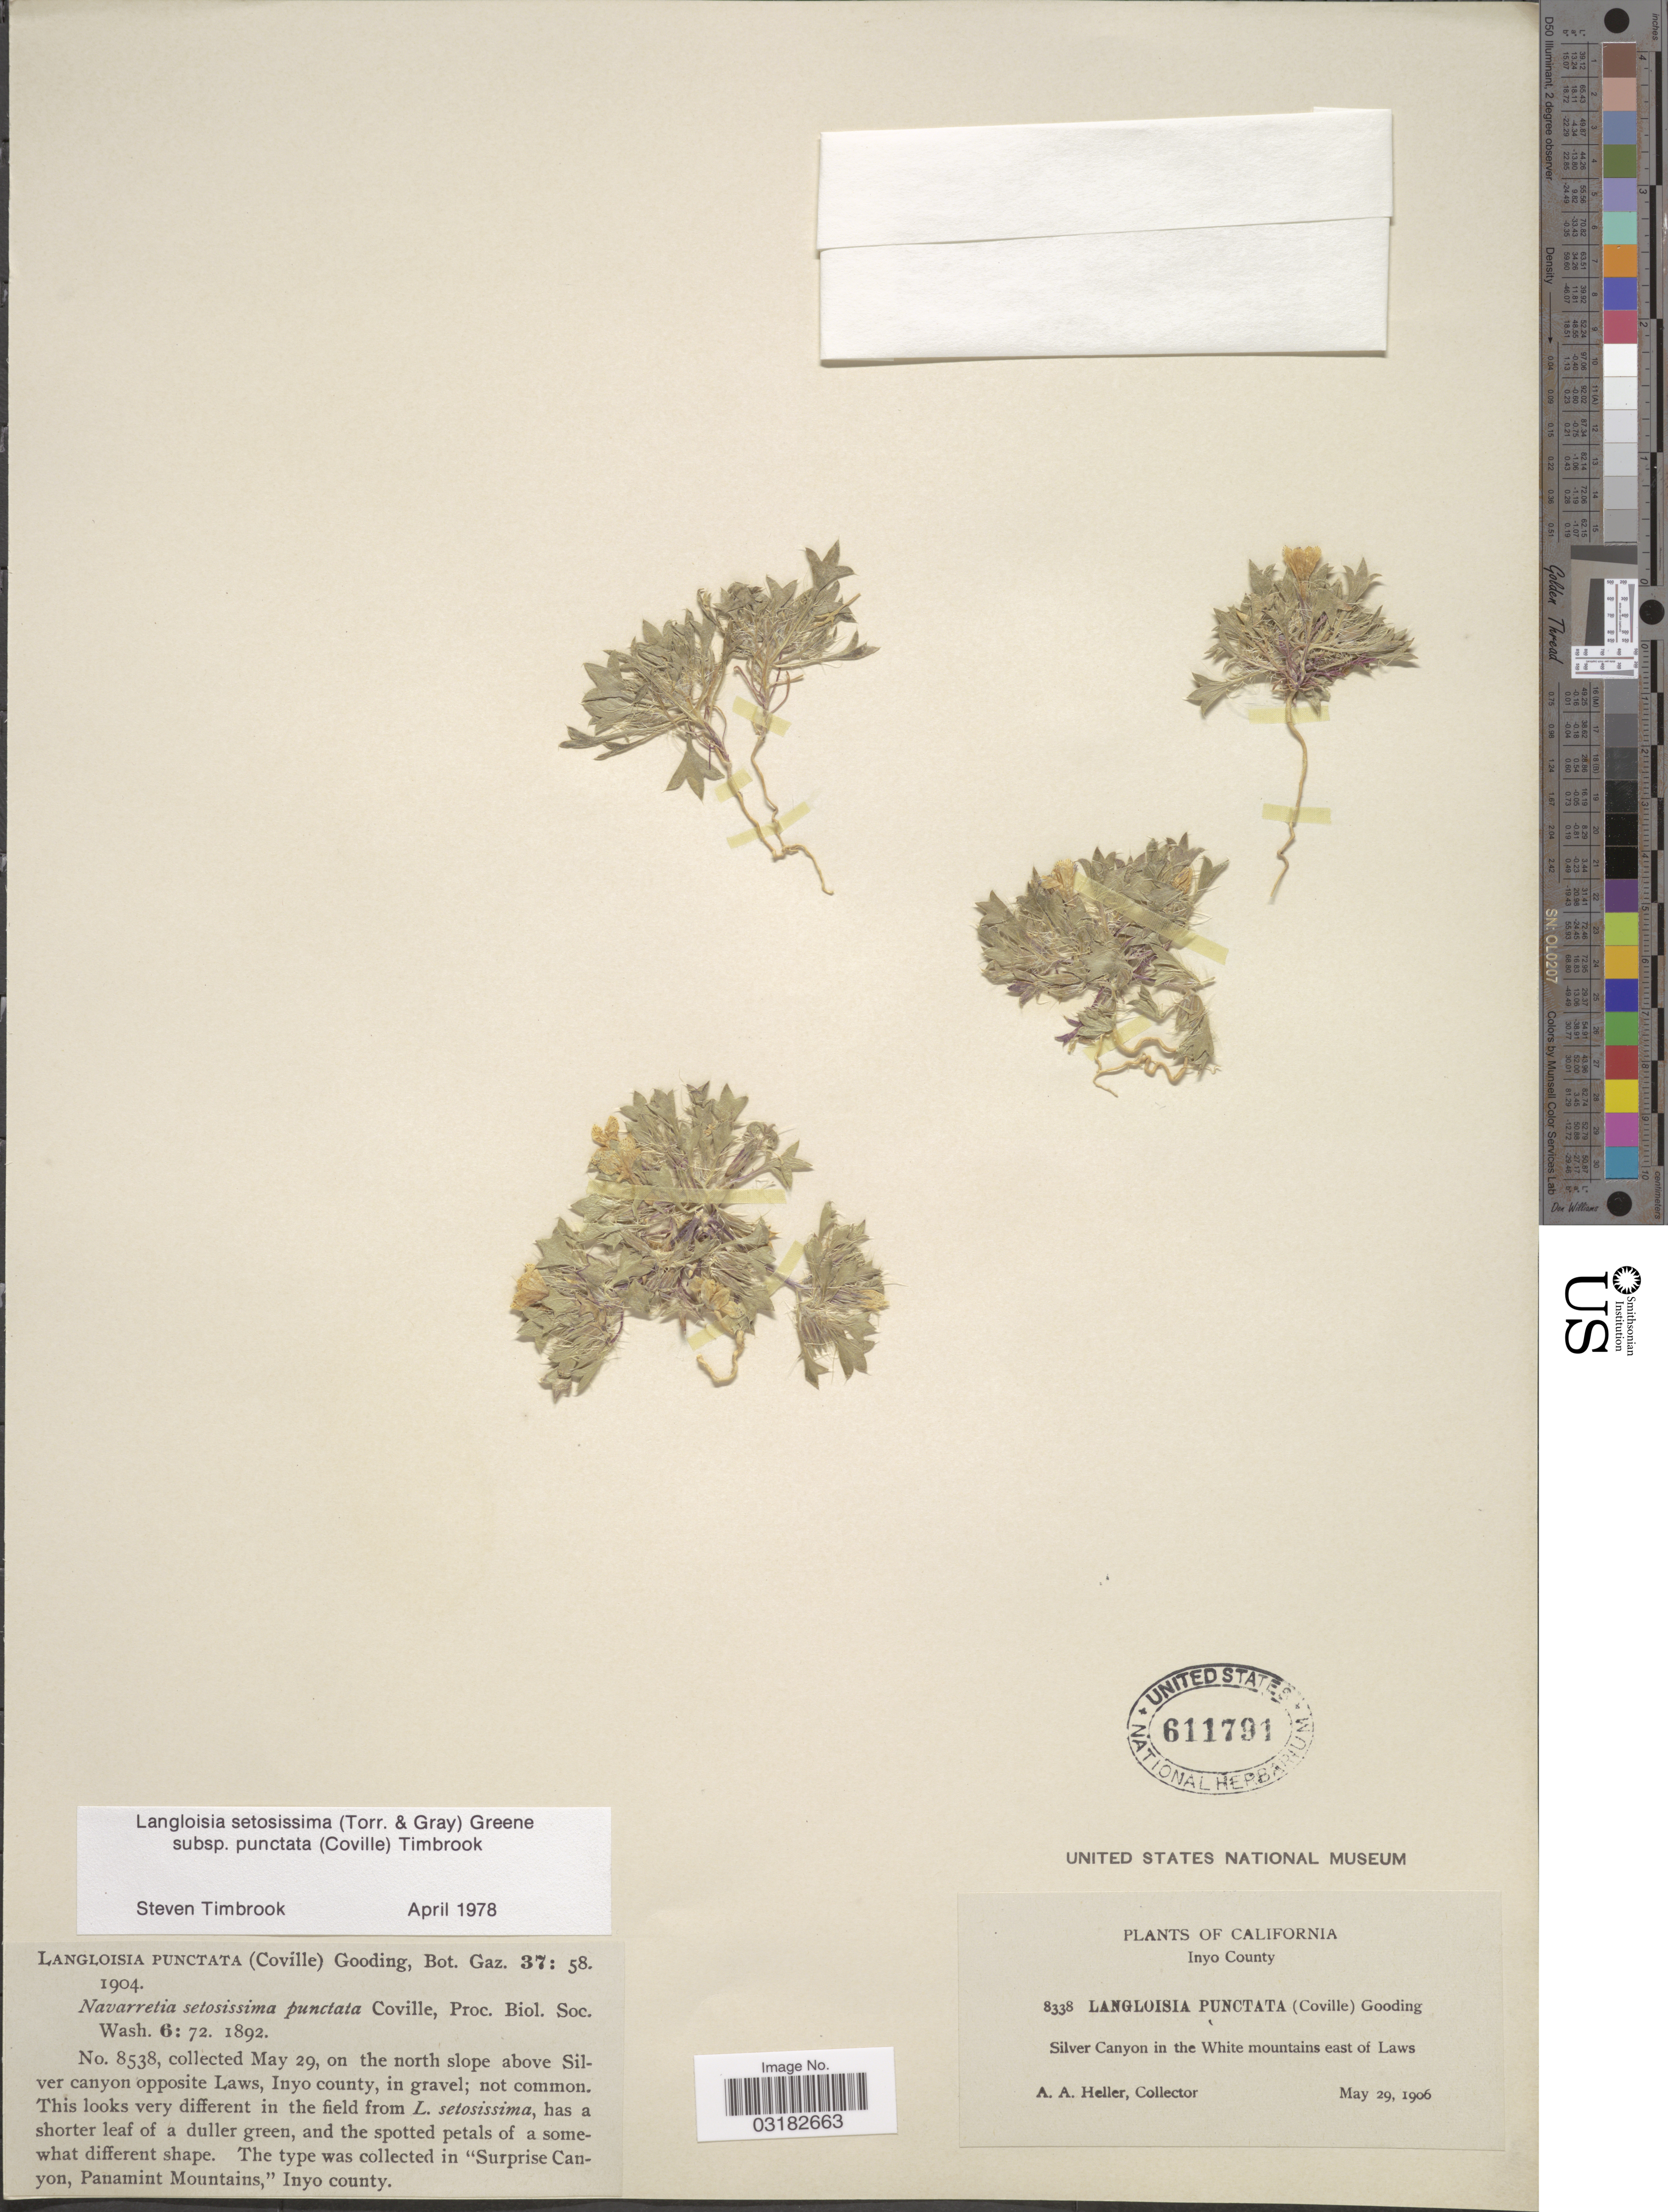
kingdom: Plantae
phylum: Tracheophyta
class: Magnoliopsida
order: Ericales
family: Polemoniaceae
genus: Langloisia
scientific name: Langloisia setosissima subsp. punctata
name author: (A. Gray ex Coville) Timbrook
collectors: A. A. Heller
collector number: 8538/8338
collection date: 1906-05-29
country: United States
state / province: California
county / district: Inyo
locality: Inyo County. Silver Canyon in the White mountains east of Laws. "Surprise Canyon, Panamint Mountains, "Inyo county.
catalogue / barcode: US 611791